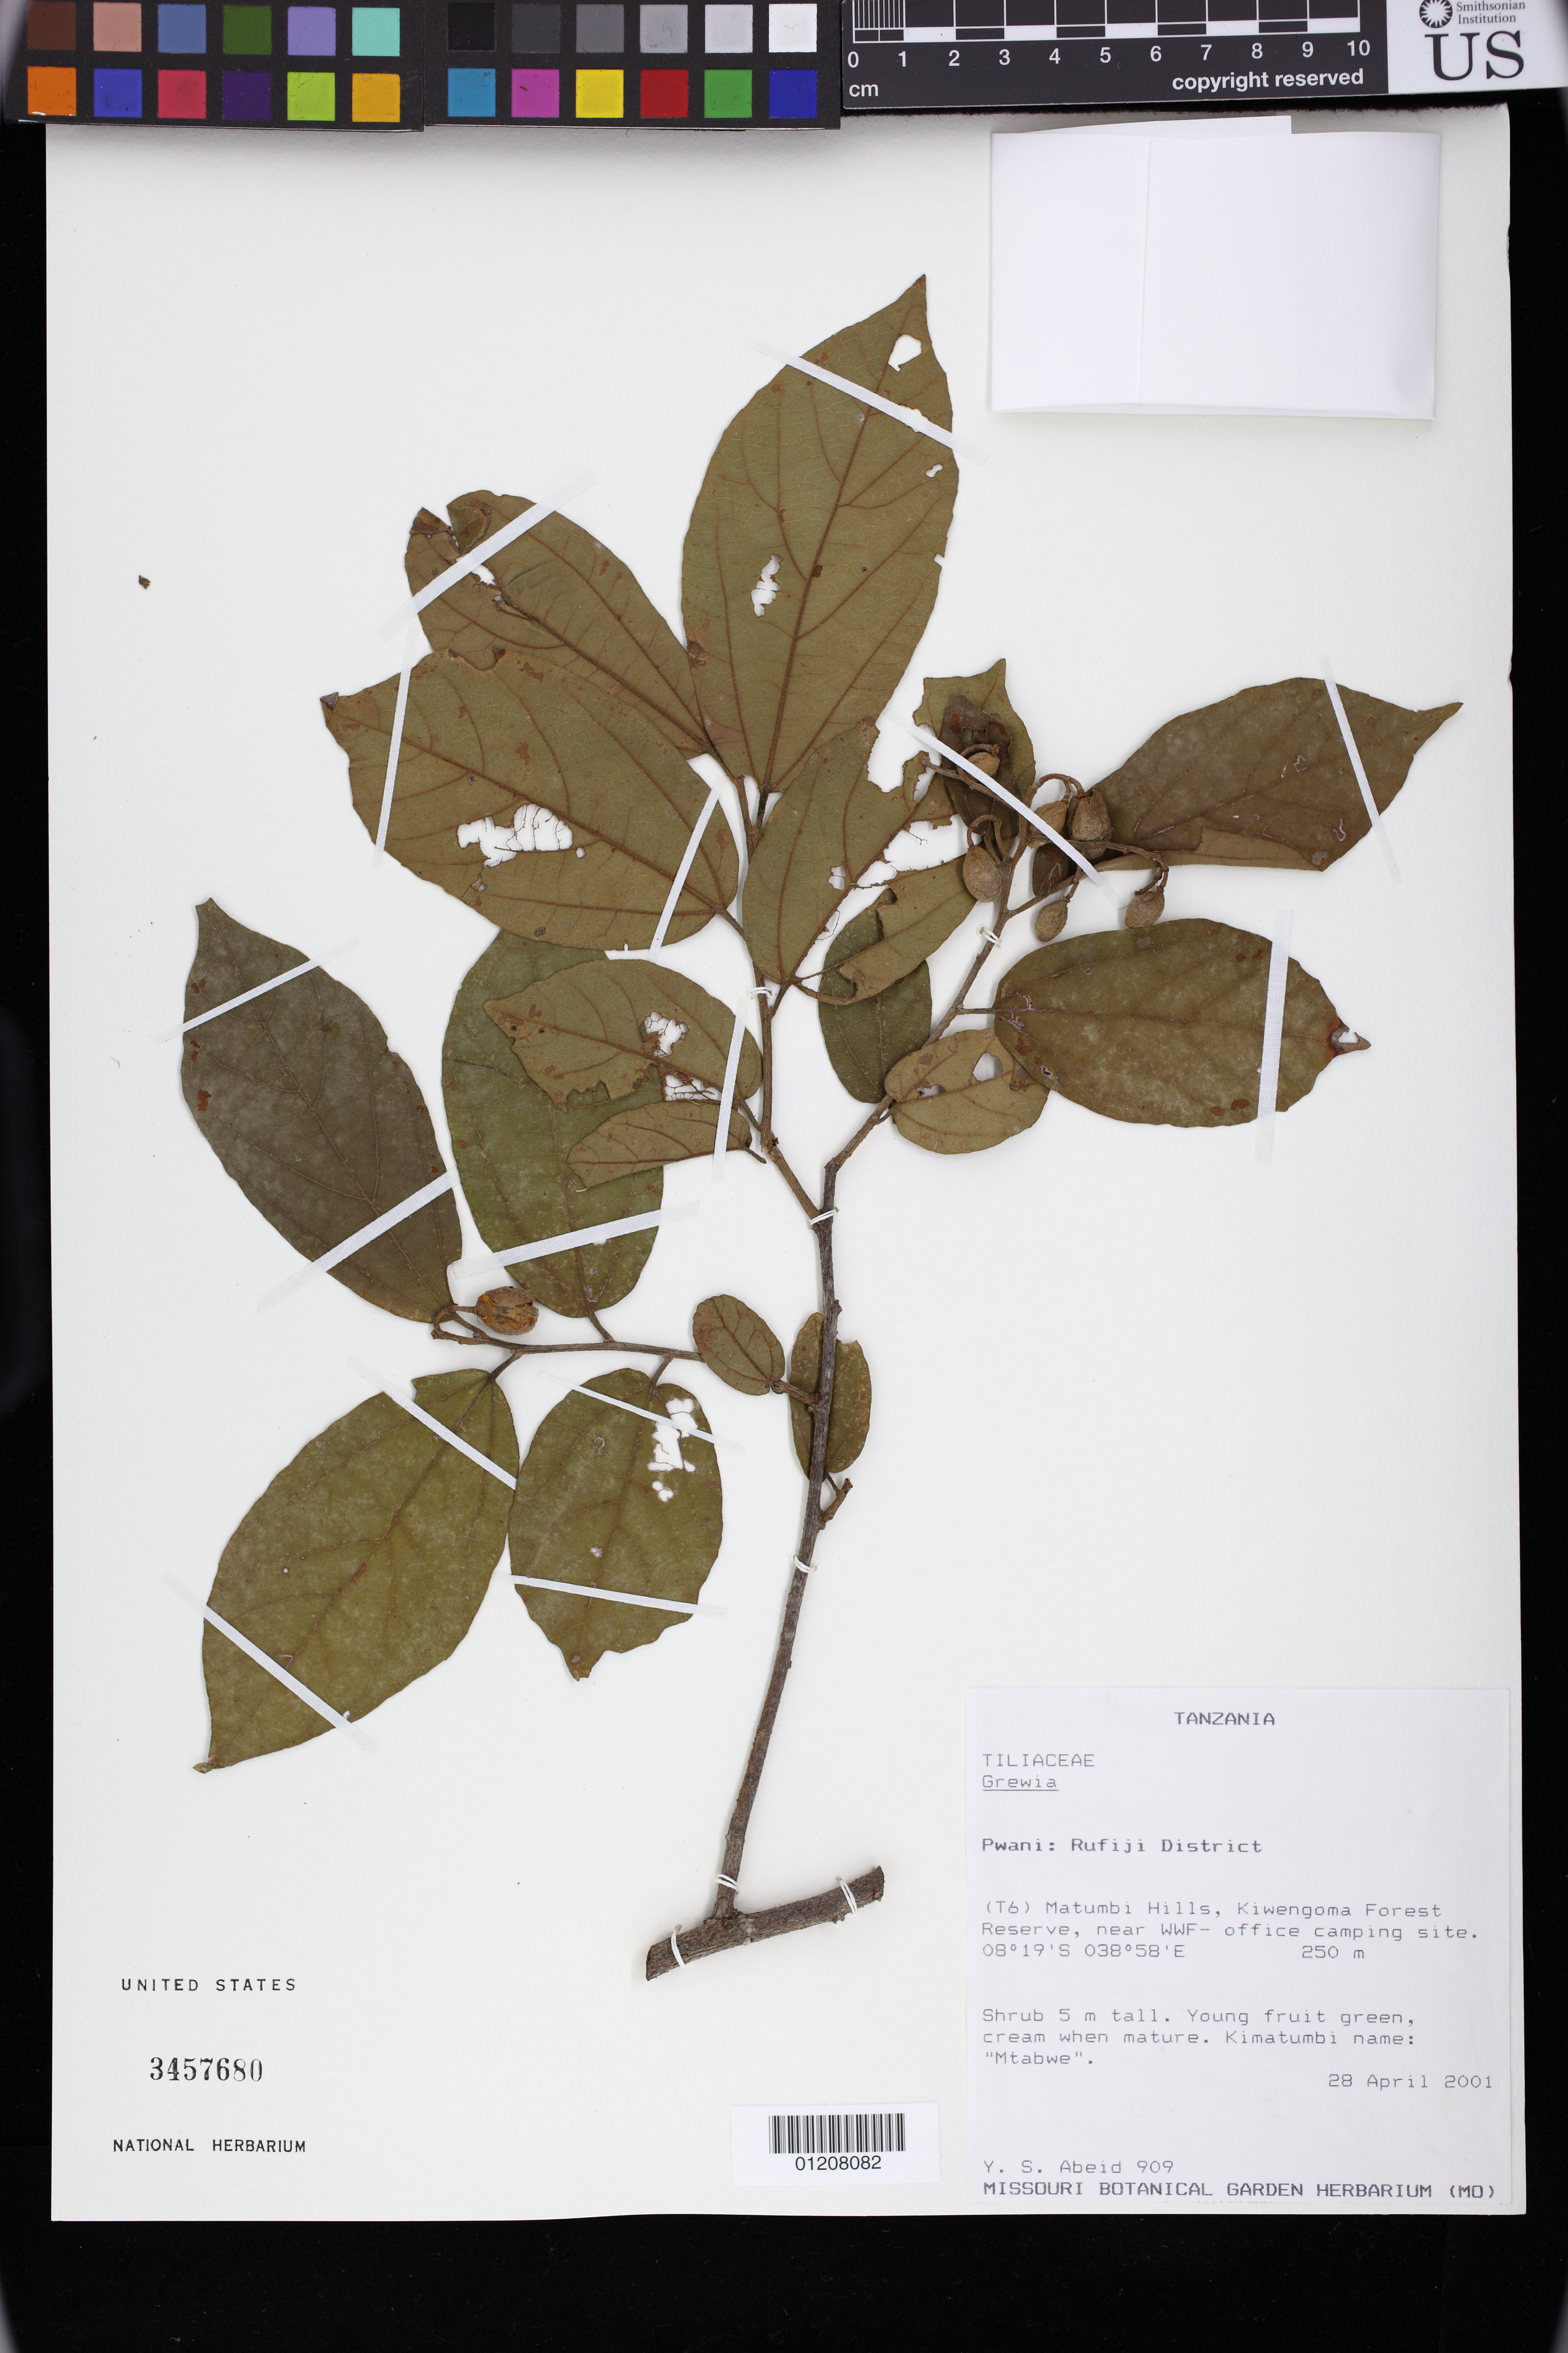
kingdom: Plantae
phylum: Tracheophyta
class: Magnoliopsida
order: Malvales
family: Malvaceae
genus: Microcos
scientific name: Microcos conocarpa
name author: Burret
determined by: Dorr, L. J., (BOT), Smithsonian Institution - National Museum of Natural History (UNITED STATES)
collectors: Y. Abeid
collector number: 909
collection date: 2001-04-28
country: Tanzania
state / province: Pwani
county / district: Rufiji District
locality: (T6) Matumbi Hills, Kiwengoma Forest Reserve, near WWF- office camping site.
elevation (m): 250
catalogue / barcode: US 3457680